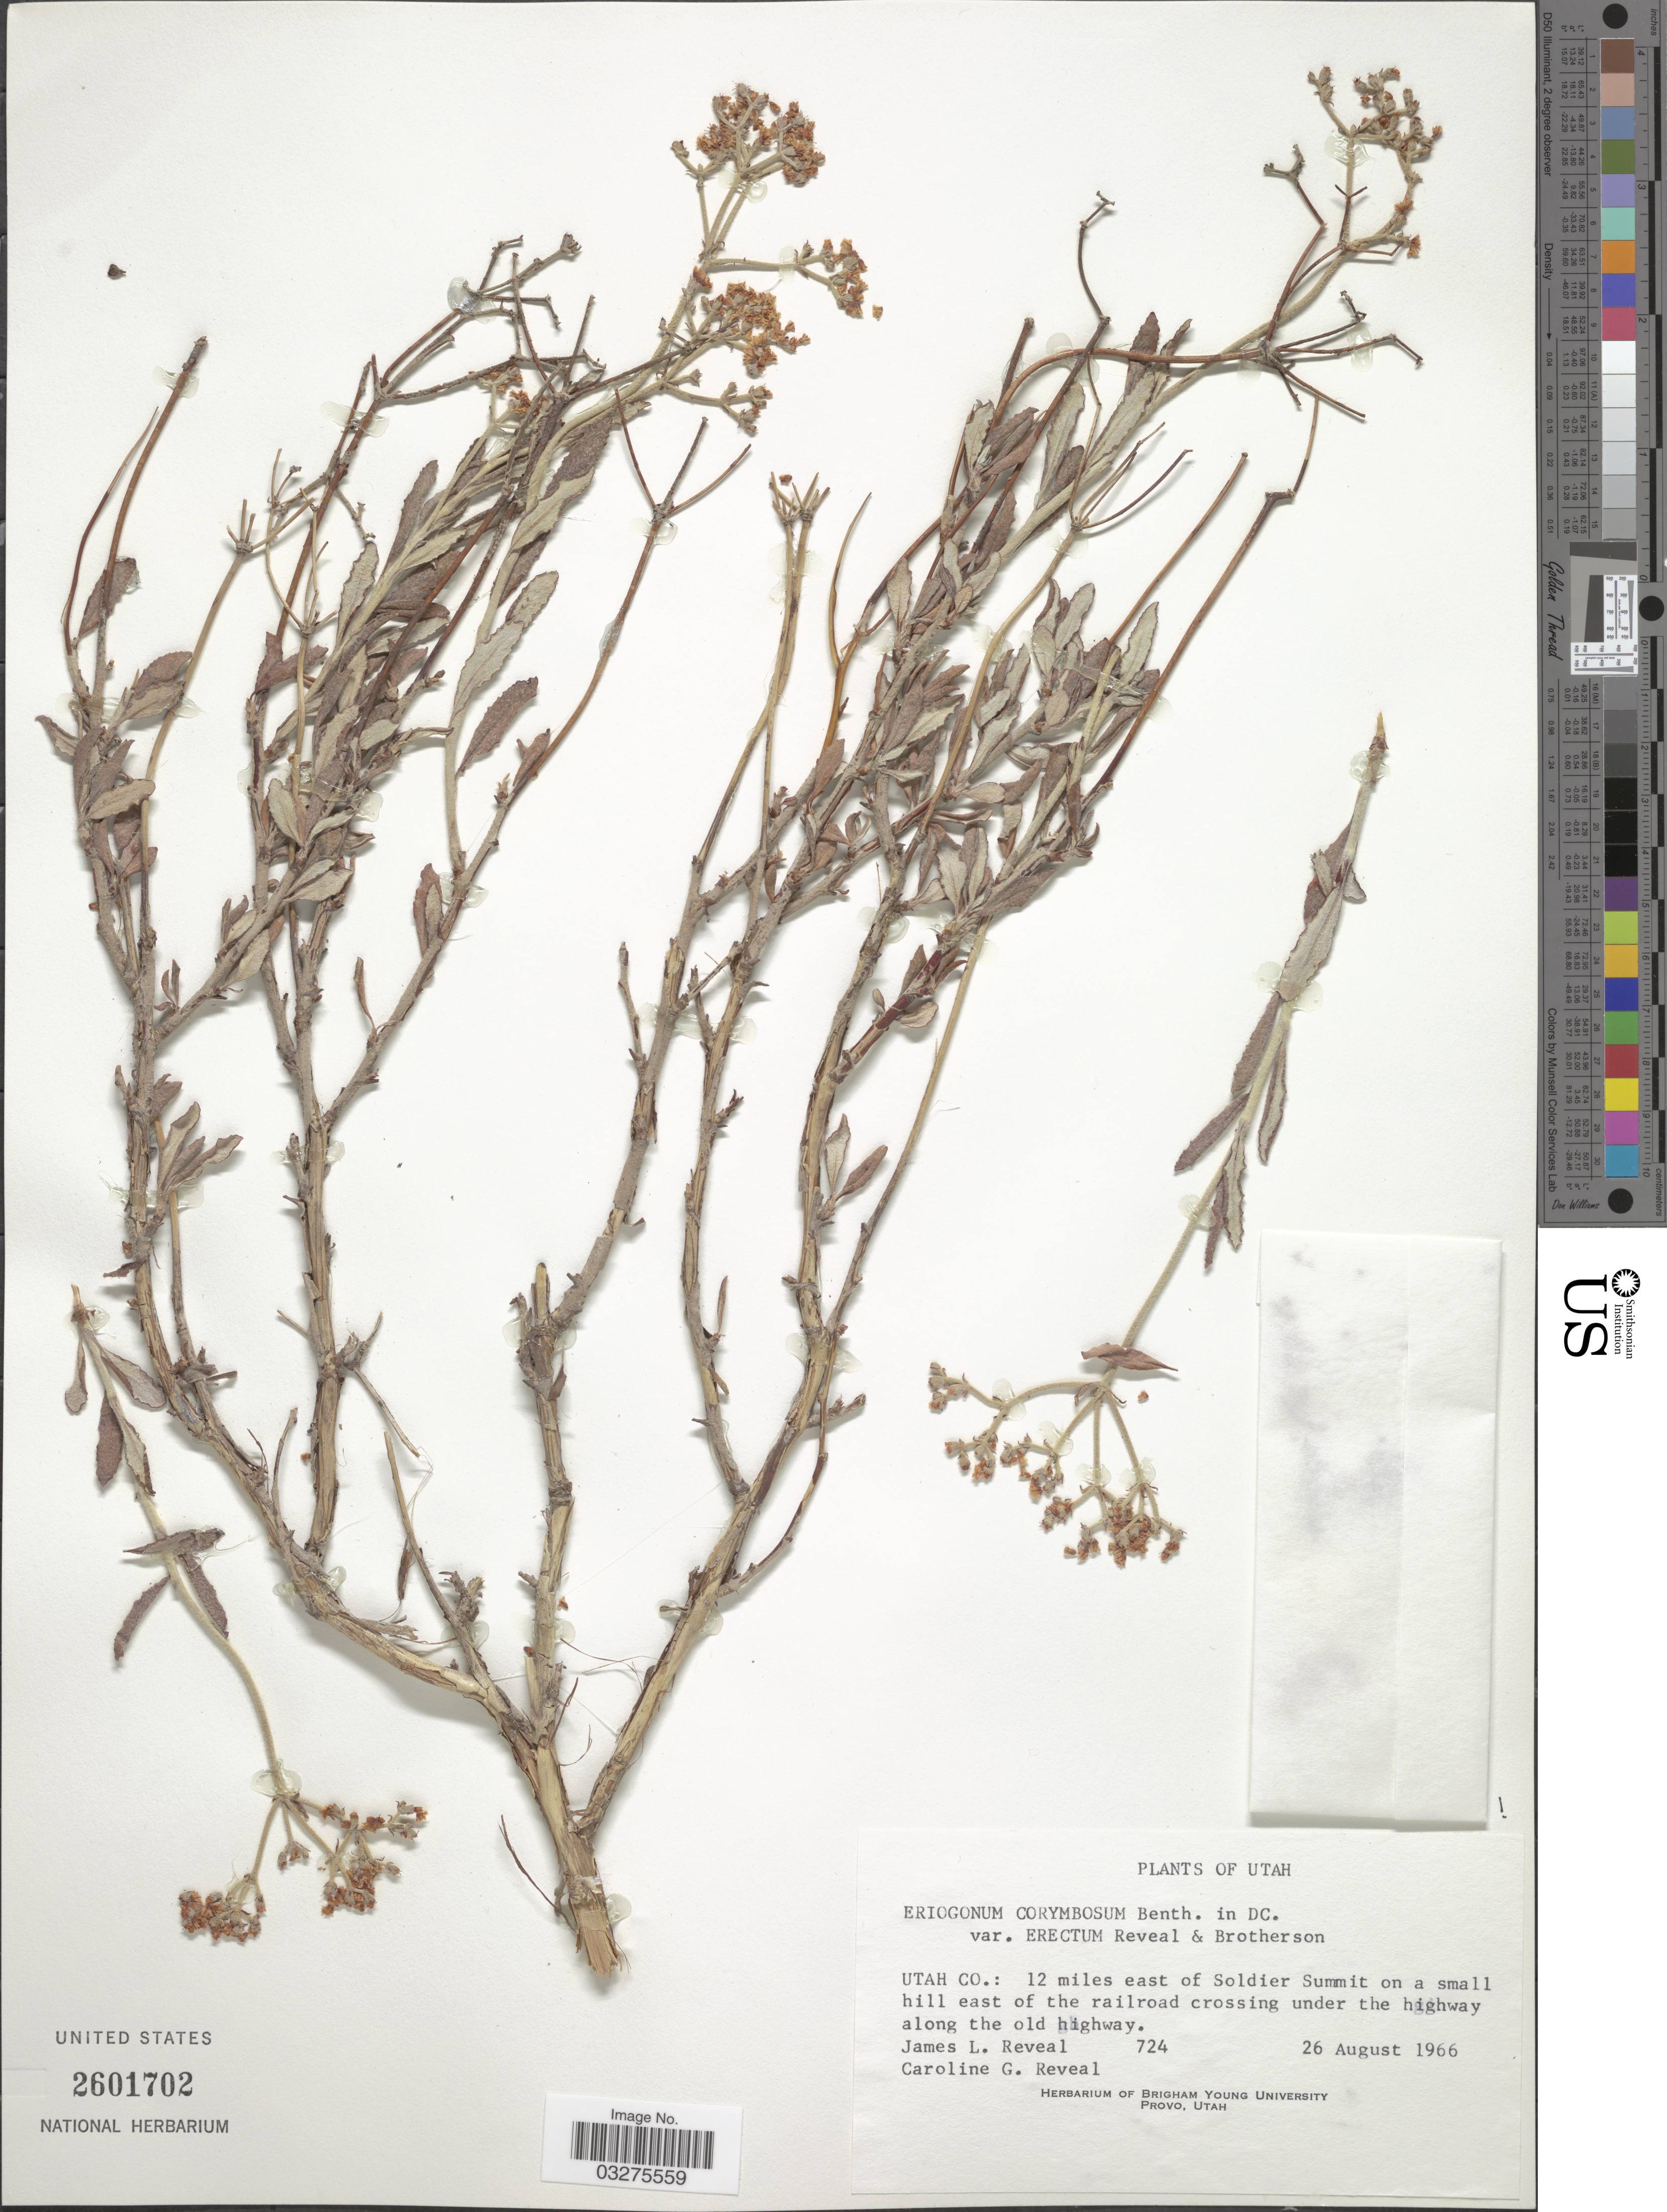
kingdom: Plantae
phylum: Tracheophyta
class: Magnoliopsida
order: Caryophyllales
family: Polygonaceae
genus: Eriogonum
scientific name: Eriogonum corymbosum var. erectum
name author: Reveal & Brotherson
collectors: J. L. Reveal & C. G. Reveal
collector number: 724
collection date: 1966-08-26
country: United States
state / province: Utah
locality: Utah Co.: 12 miles east of Soldier Summit on a small hill east of the railroad crossing under the highway along the old highway.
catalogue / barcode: US 2601702